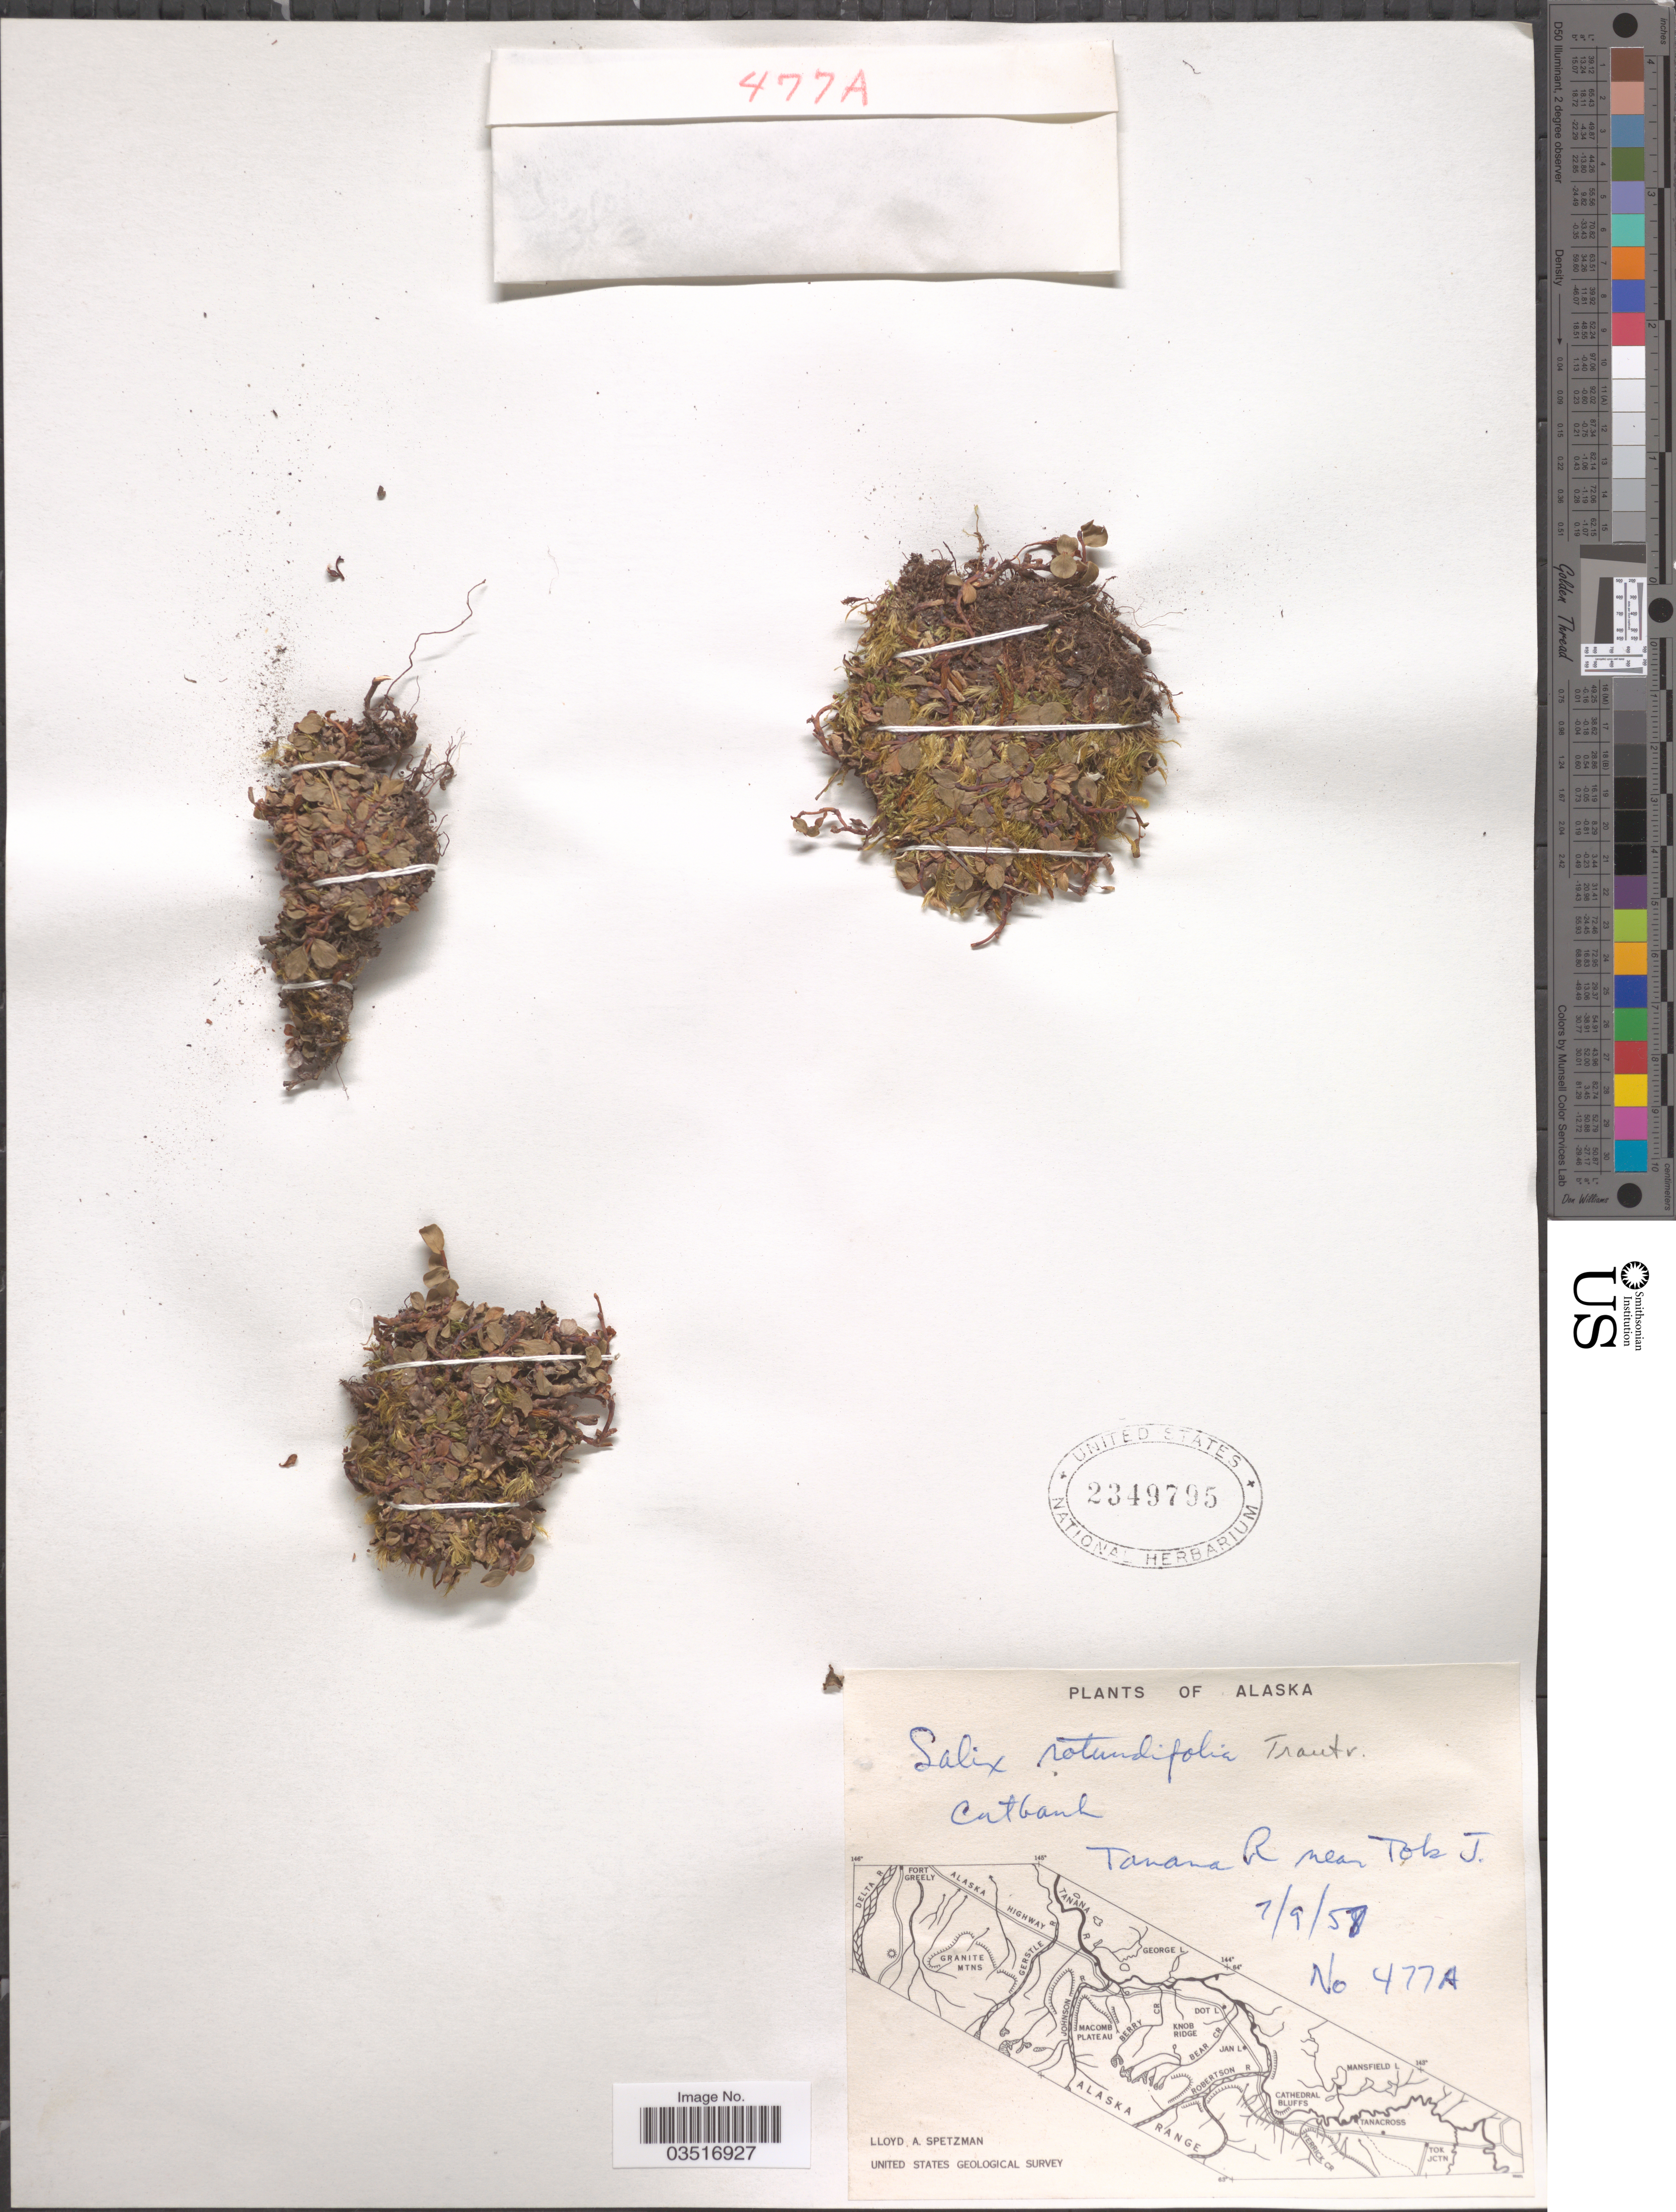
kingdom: Plantae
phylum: Tracheophyta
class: Magnoliopsida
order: Malpighiales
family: Salicaceae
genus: Salix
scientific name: Salix rotundifolia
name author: Trautv.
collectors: L. Spetzman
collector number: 477A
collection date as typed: Transcribed d/m/y: 9/7/57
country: United States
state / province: Alaska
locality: Tanana R near Tok J.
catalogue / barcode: US 2349795